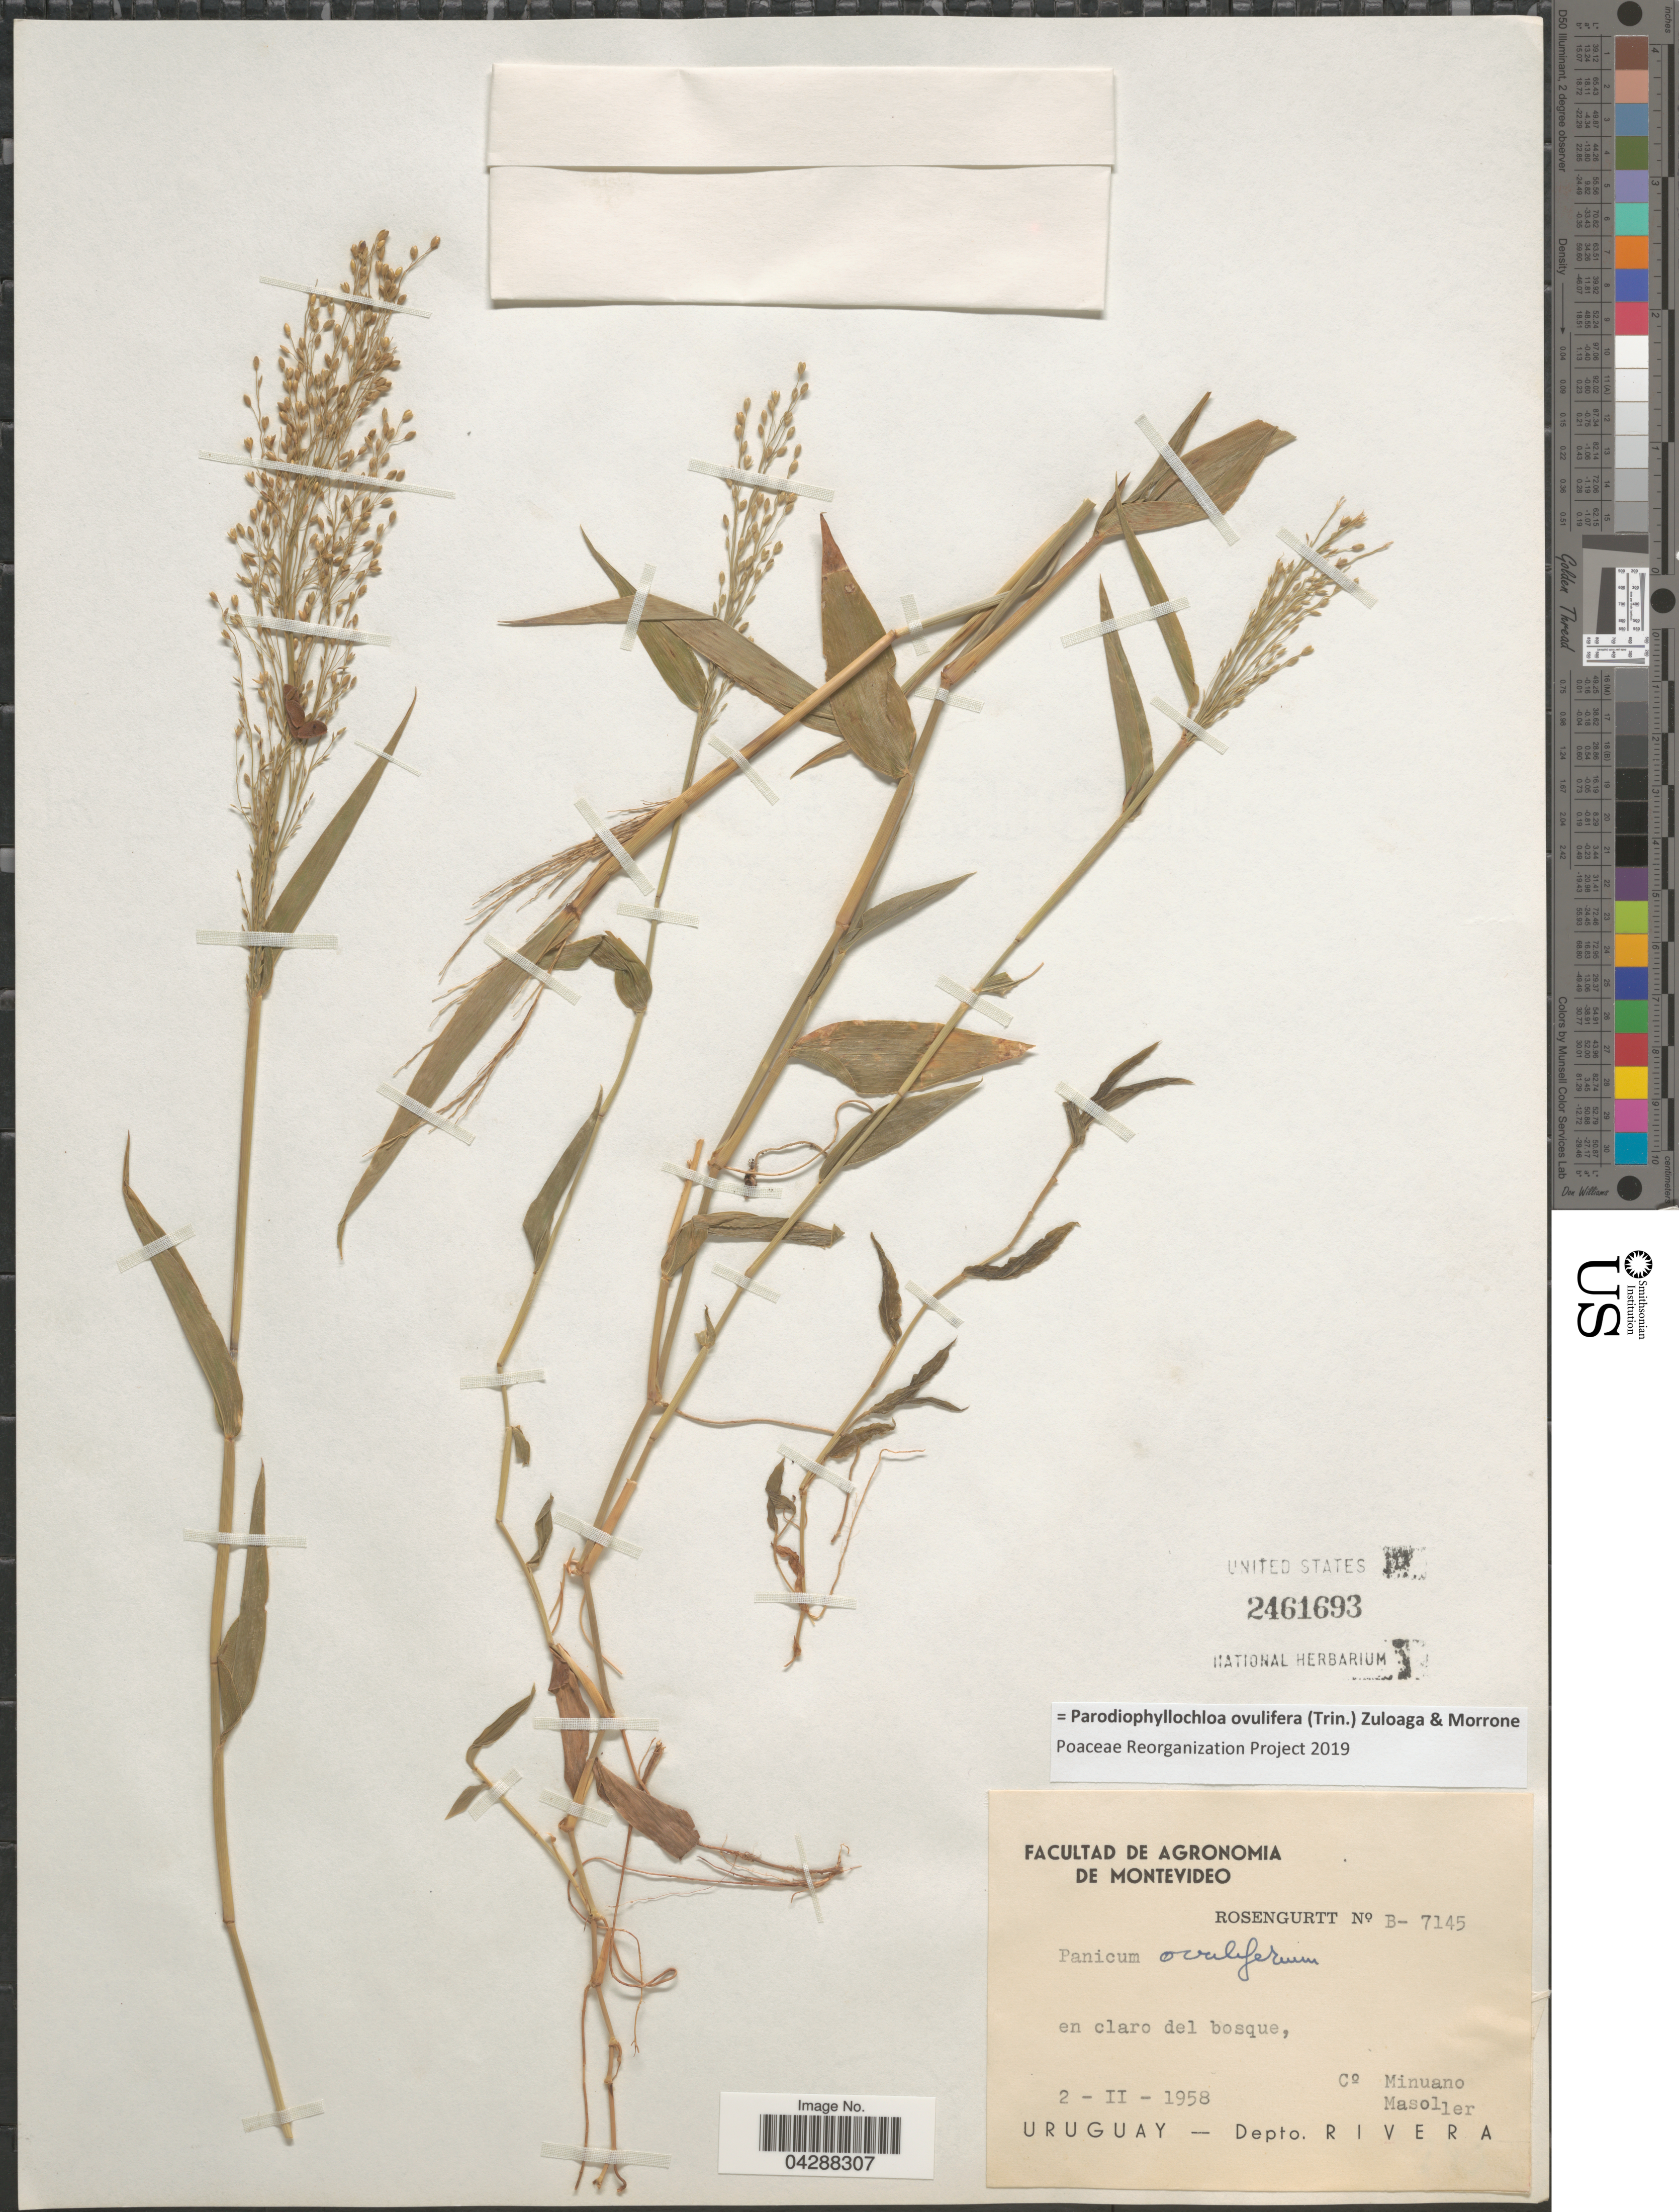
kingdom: Plantae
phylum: Tracheophyta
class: Liliopsida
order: Poales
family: Poaceae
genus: Parodiophyllochloa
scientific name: Parodiophyllochloa ovulifera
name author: (Trin.) Zuloaga & Morrone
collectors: Rosengurtt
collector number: B-7145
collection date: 1958-02-02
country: Uruguay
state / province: Rivera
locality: En claro del bosque, Co Minuano Masoller. Depto. Rivera.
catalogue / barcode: US 2461693